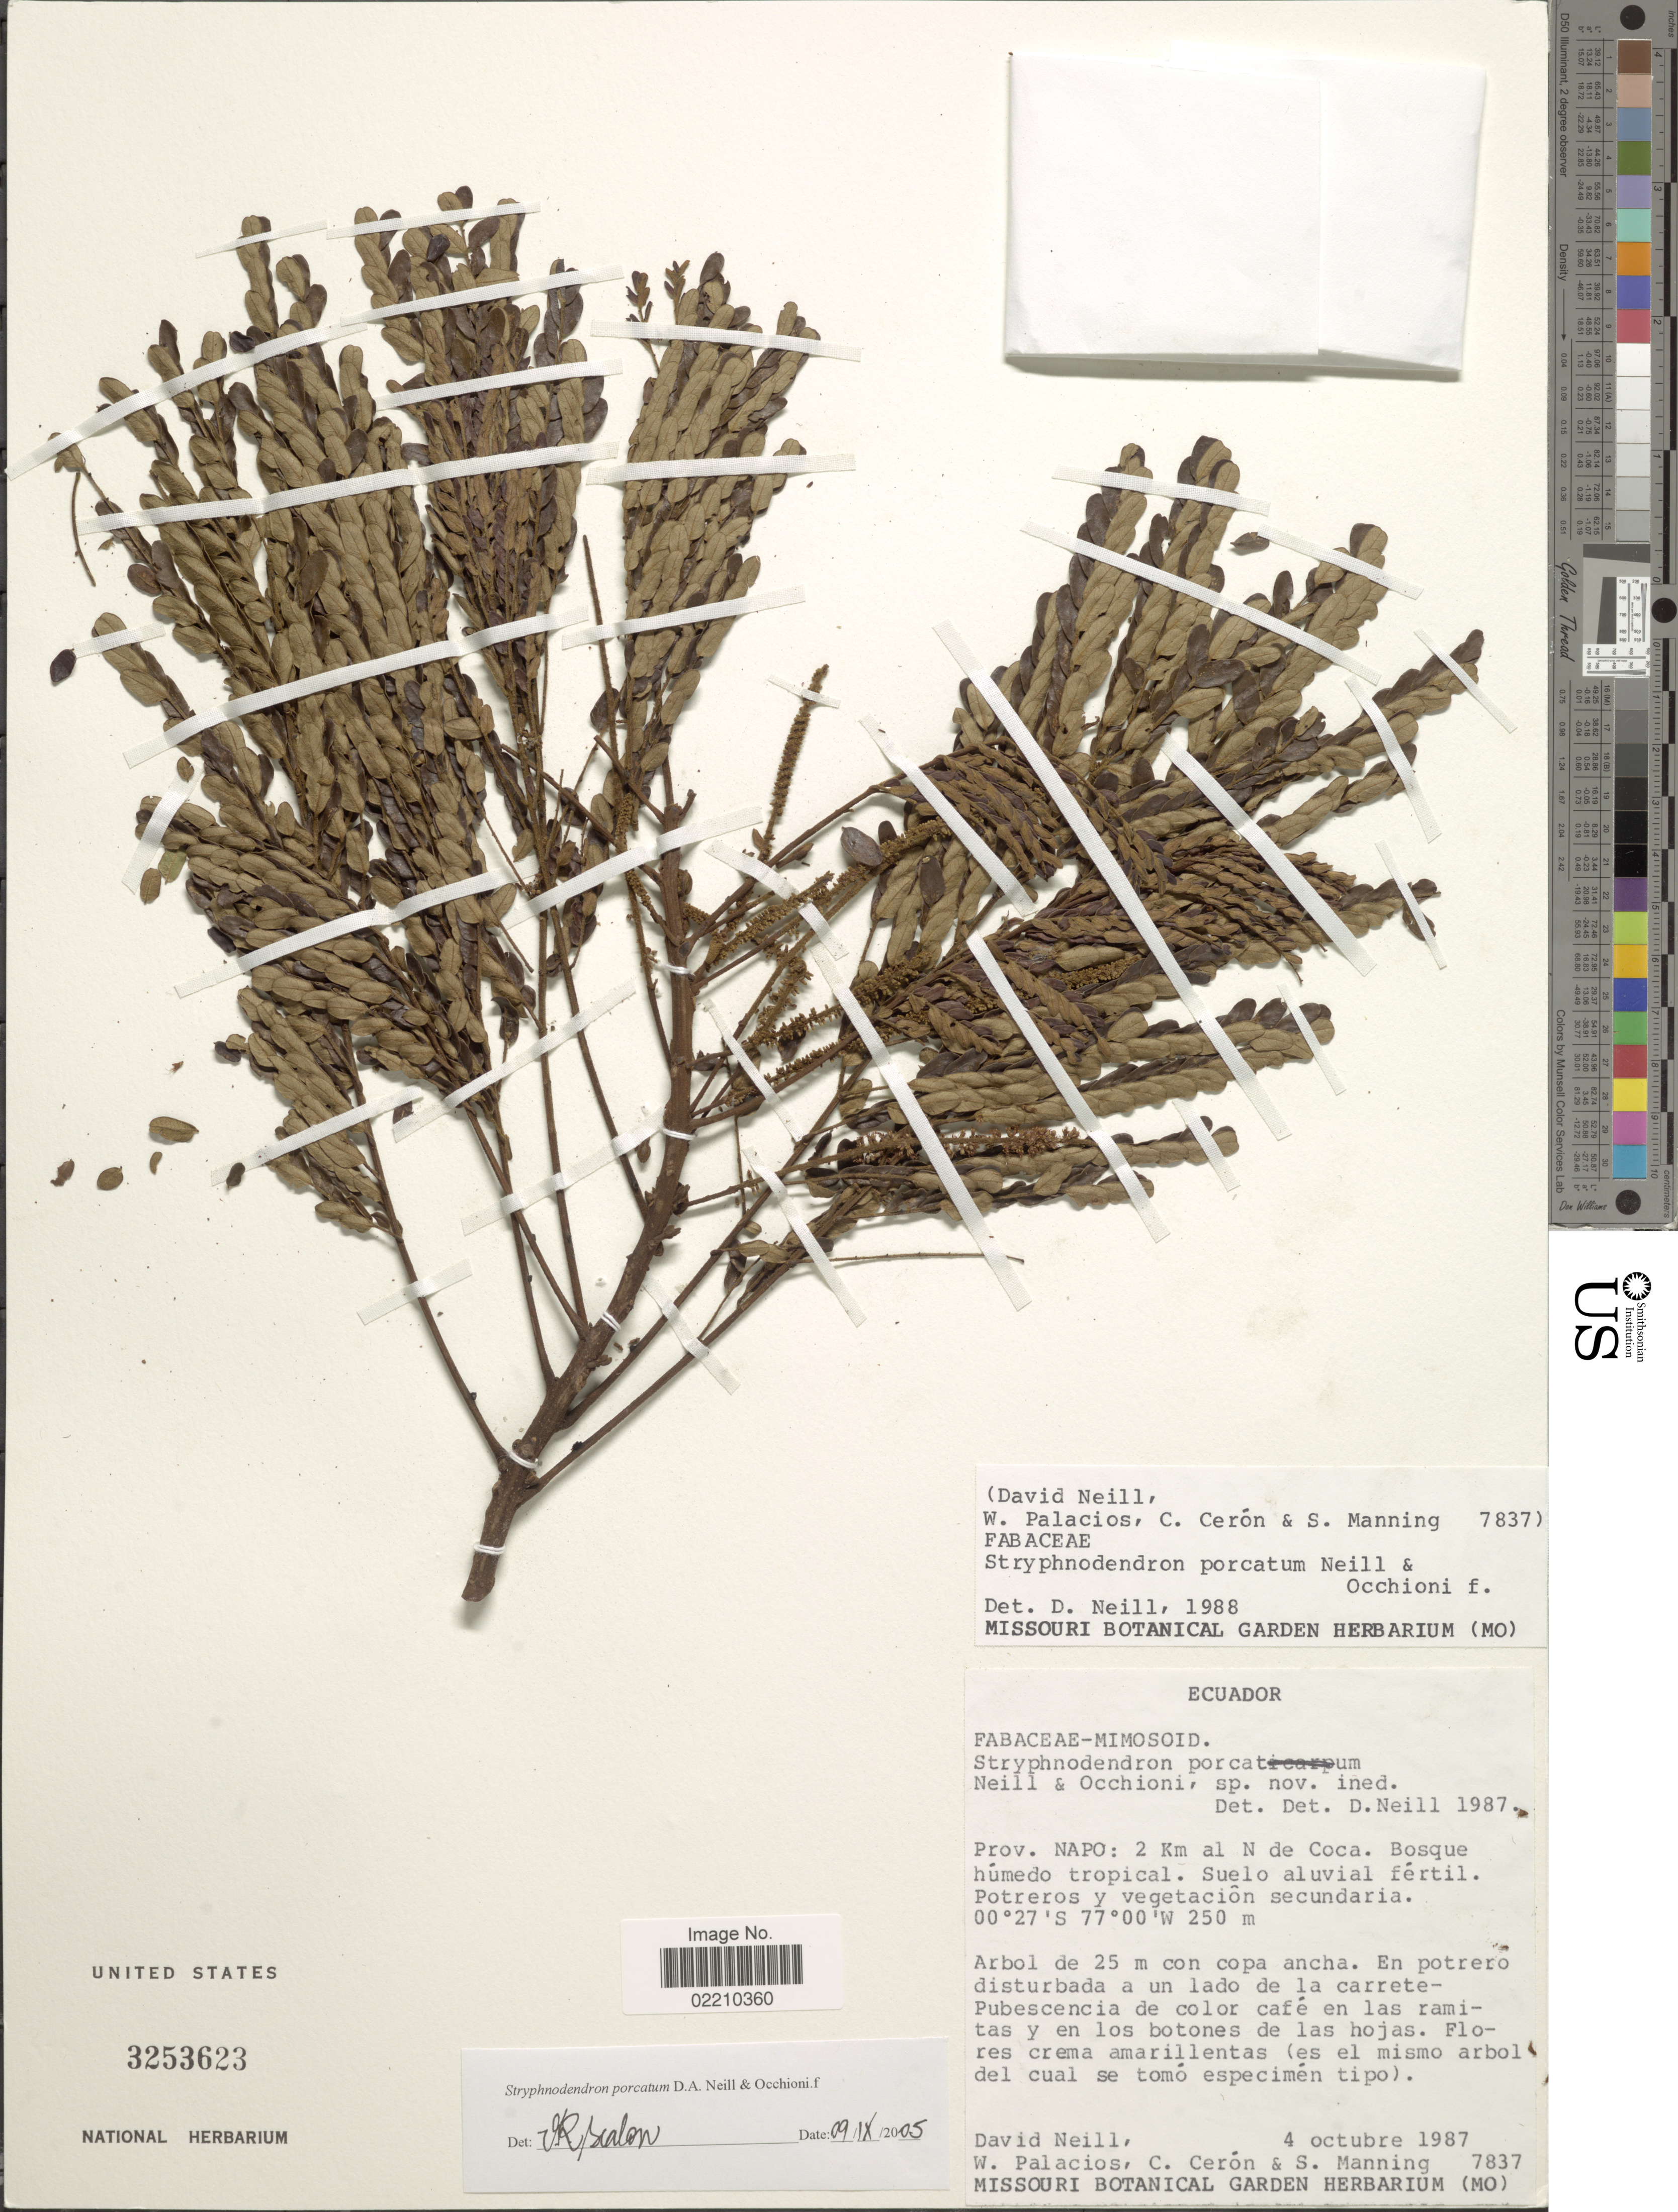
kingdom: Plantae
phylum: Tracheophyta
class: Magnoliopsida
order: Fabales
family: Fabaceae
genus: Stryphnodendron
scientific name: Stryphnodendron porcatum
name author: D.A. Neill & Occhioni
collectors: D. Neill, W. Palacios, C. E. Cerón M. & S. Manning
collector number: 7837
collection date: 1987-10-04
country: Ecuador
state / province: Napo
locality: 2 Km al N de Coca. Bosque húmedo tropical. Suelo aluvial fértil Potreros y vegetaciôn secundaria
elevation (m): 250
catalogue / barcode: US 3253623